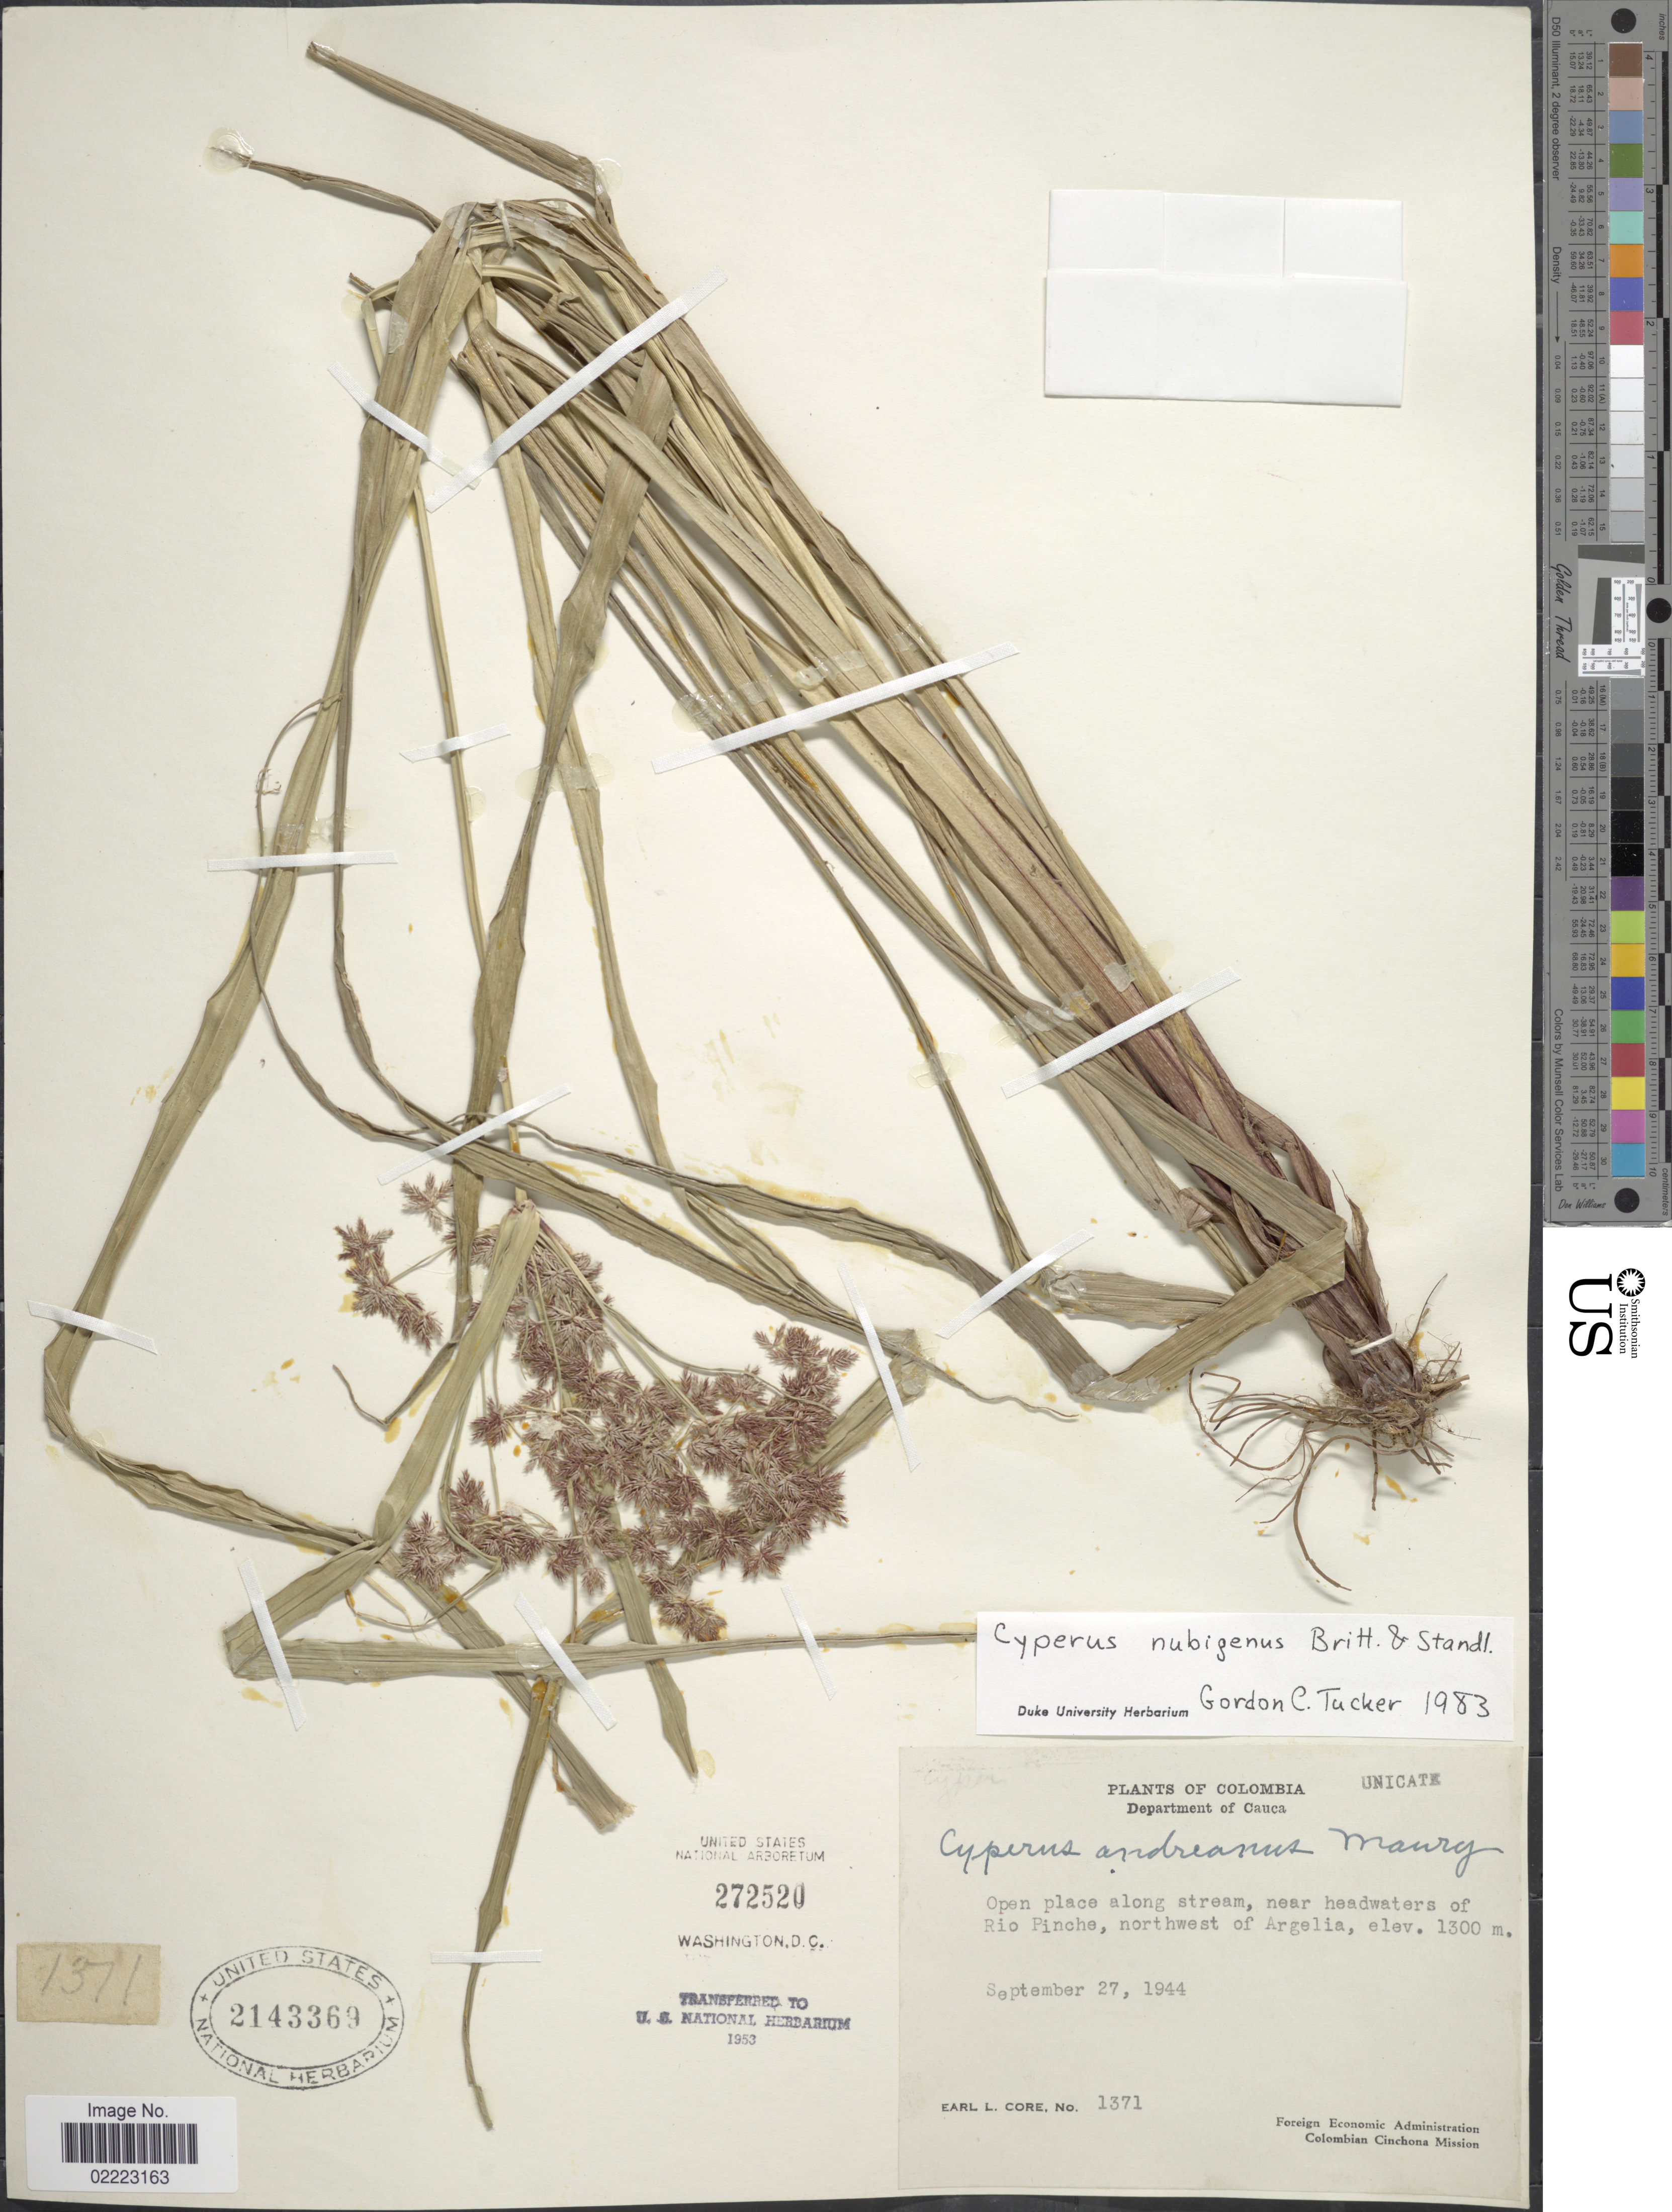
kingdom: Plantae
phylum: Tracheophyta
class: Liliopsida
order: Poales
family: Cyperaceae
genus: Cyperus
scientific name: Cyperus tabina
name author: Steud. ex Boeckeler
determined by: Strong, Mark T., (BOT), Smithsonian Institution - National Museum of Natural History (UNITED STATES)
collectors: E. L. Core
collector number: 1371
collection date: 1944-09-27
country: Colombia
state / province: Cauca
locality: Department of Cauca, Open place along stream, near headwaters of Rio Pinche, northwest of Argelia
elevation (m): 1300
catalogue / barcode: US 2143369